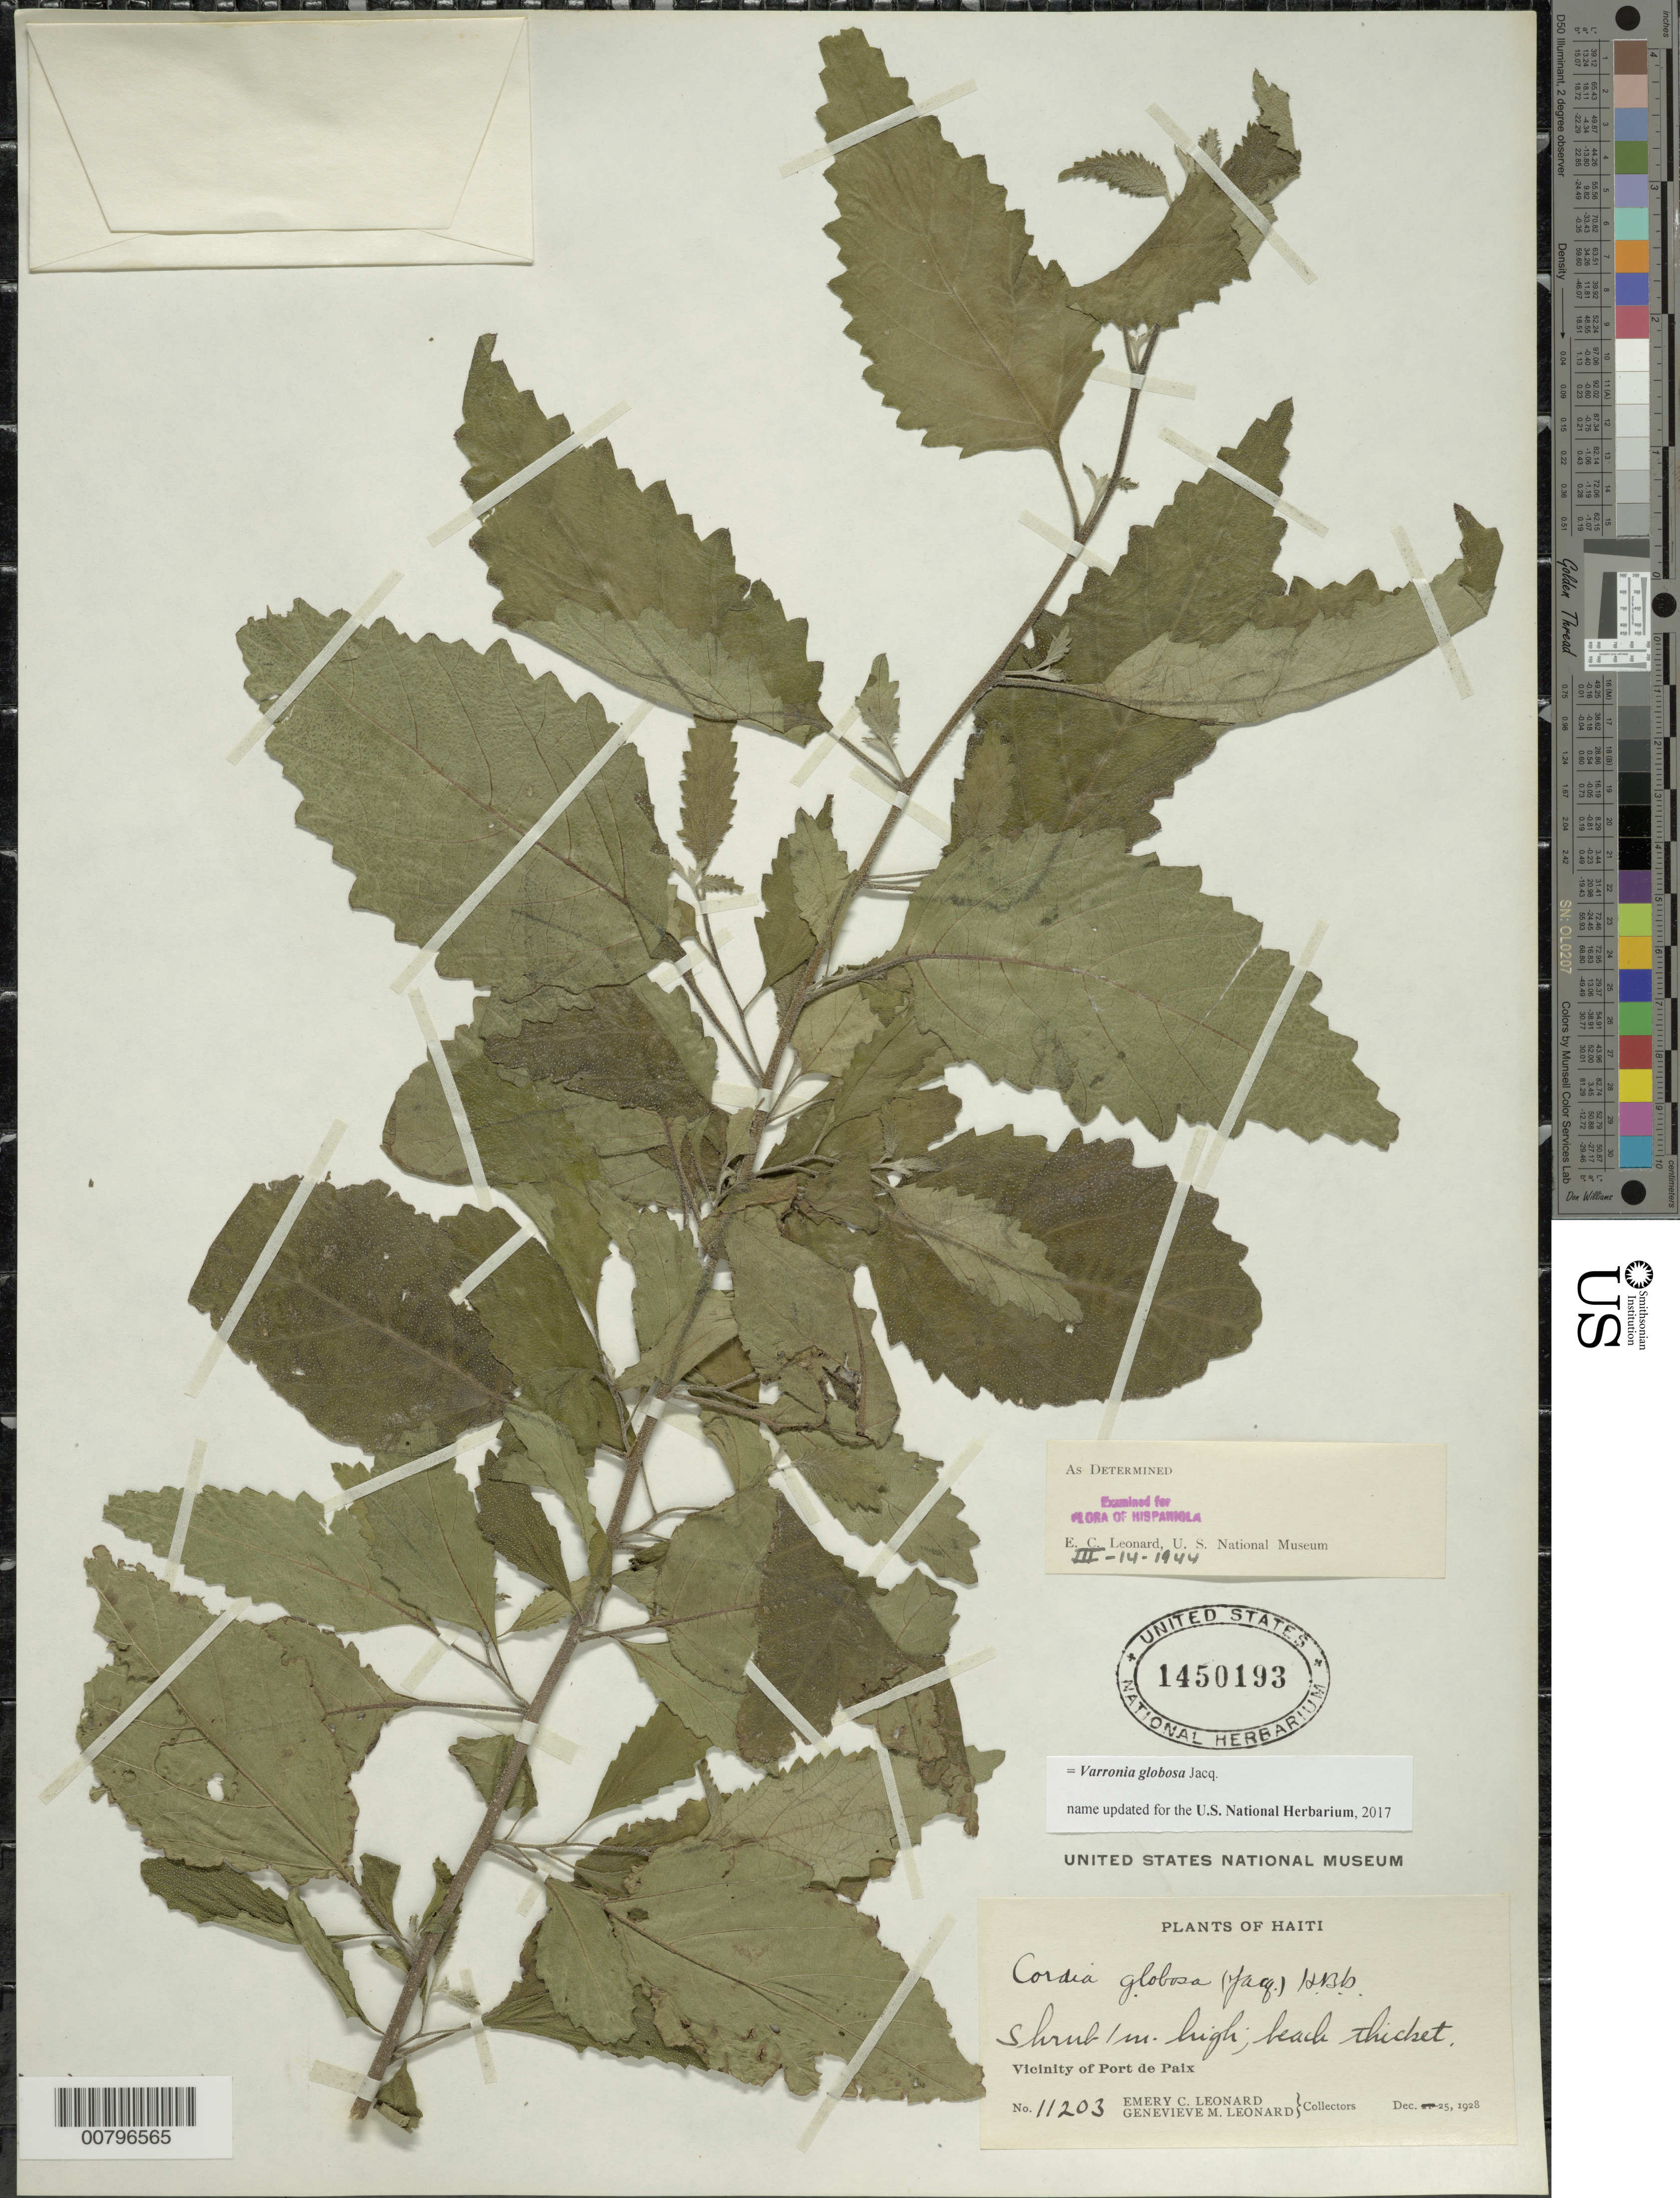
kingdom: Plantae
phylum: Tracheophyta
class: Magnoliopsida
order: Boraginales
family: Cordiaceae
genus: Cordia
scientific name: Cordia globosa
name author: (Jacq.) Kunth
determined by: Leonard, Emery C., (US)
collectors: E. C. Leonard & G. M. Leonard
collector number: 11203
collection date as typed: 25 Dec 1928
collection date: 1928-12-25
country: Haiti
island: Hispaniola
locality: Vicinity of Port de Paix.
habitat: Beach thicket.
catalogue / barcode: US 1450193